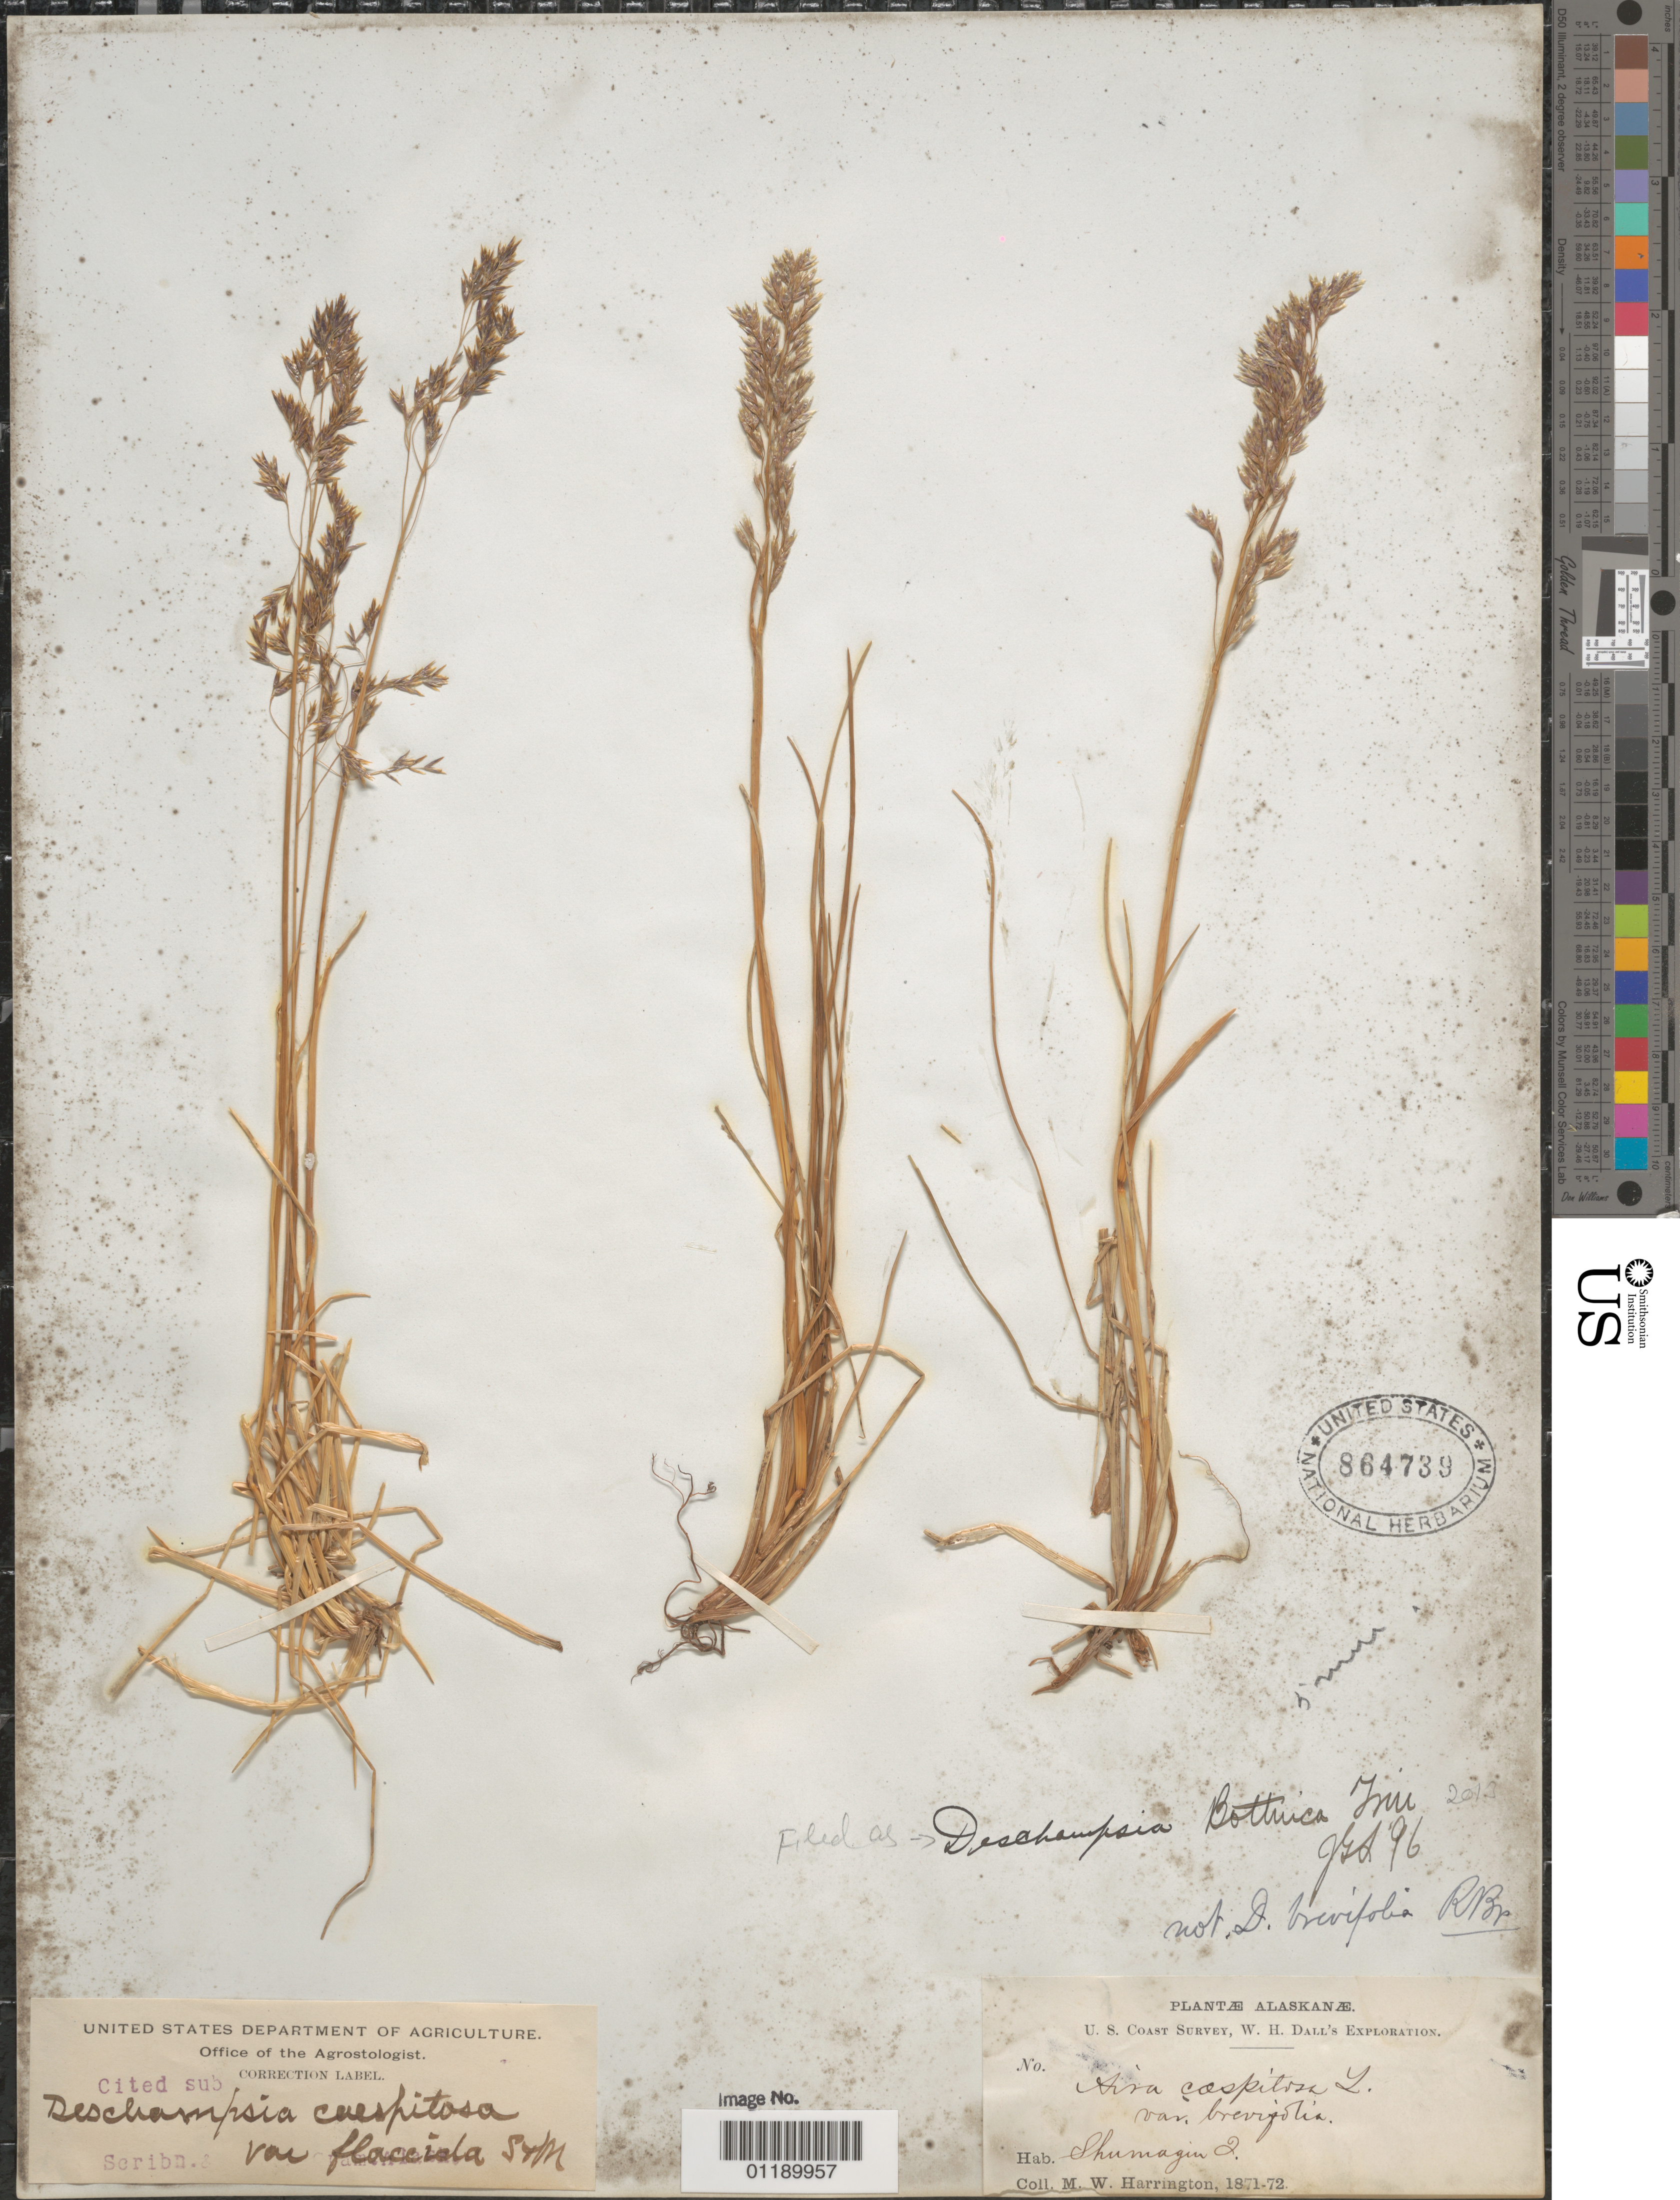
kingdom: Plantae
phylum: Tracheophyta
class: Liliopsida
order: Poales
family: Poaceae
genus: Deschampsia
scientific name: Deschampsia bottnica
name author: (Wahlenb.) Trin.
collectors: M. W. Harrington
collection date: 1871/1872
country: United States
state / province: Alaska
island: Shumagin Is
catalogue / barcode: US 864739